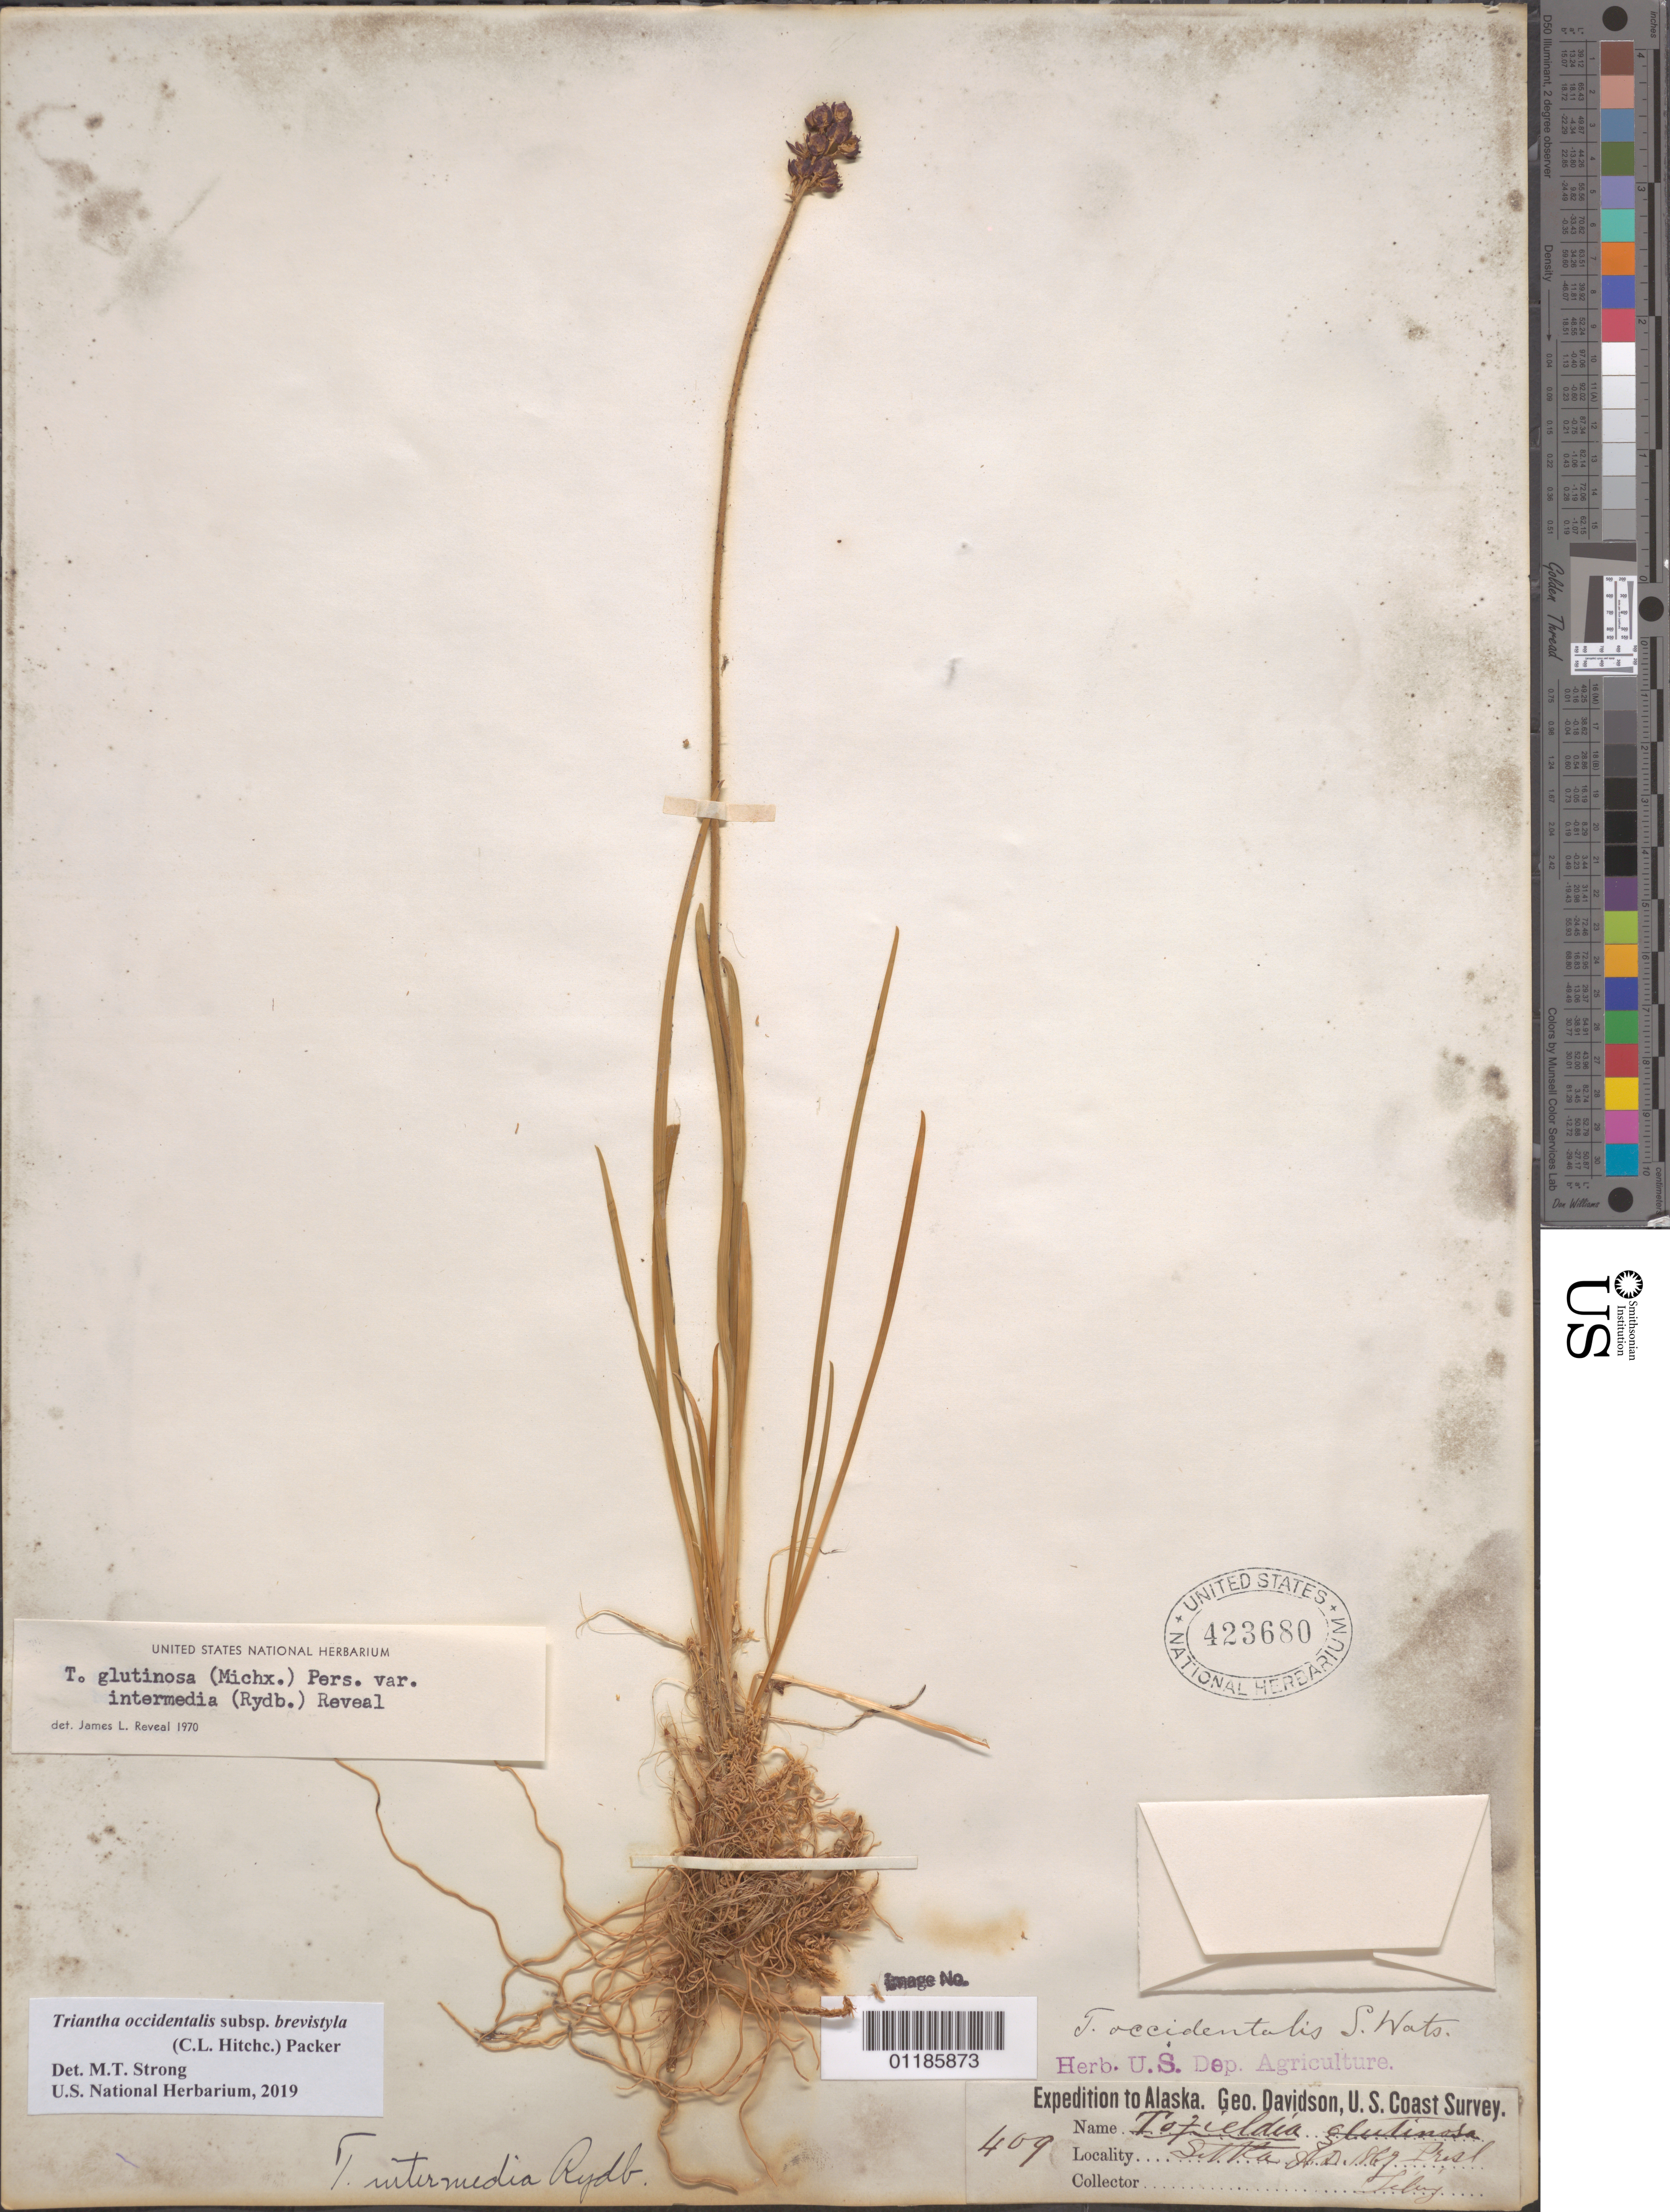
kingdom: Plantae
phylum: Tracheophyta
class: Liliopsida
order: Alismatales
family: Tofieldiaceae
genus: Triantha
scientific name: Triantha occidentalis subsp. brevistyla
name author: (C.L. Hitchc.) Packer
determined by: Strong, Mark T., (BOT), Smithsonian Institution - National Museum of Natural History (UNITED STATES)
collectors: V. Zeleny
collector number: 409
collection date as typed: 1869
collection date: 1869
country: United States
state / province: Alaska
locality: Sitka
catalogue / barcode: US 423680